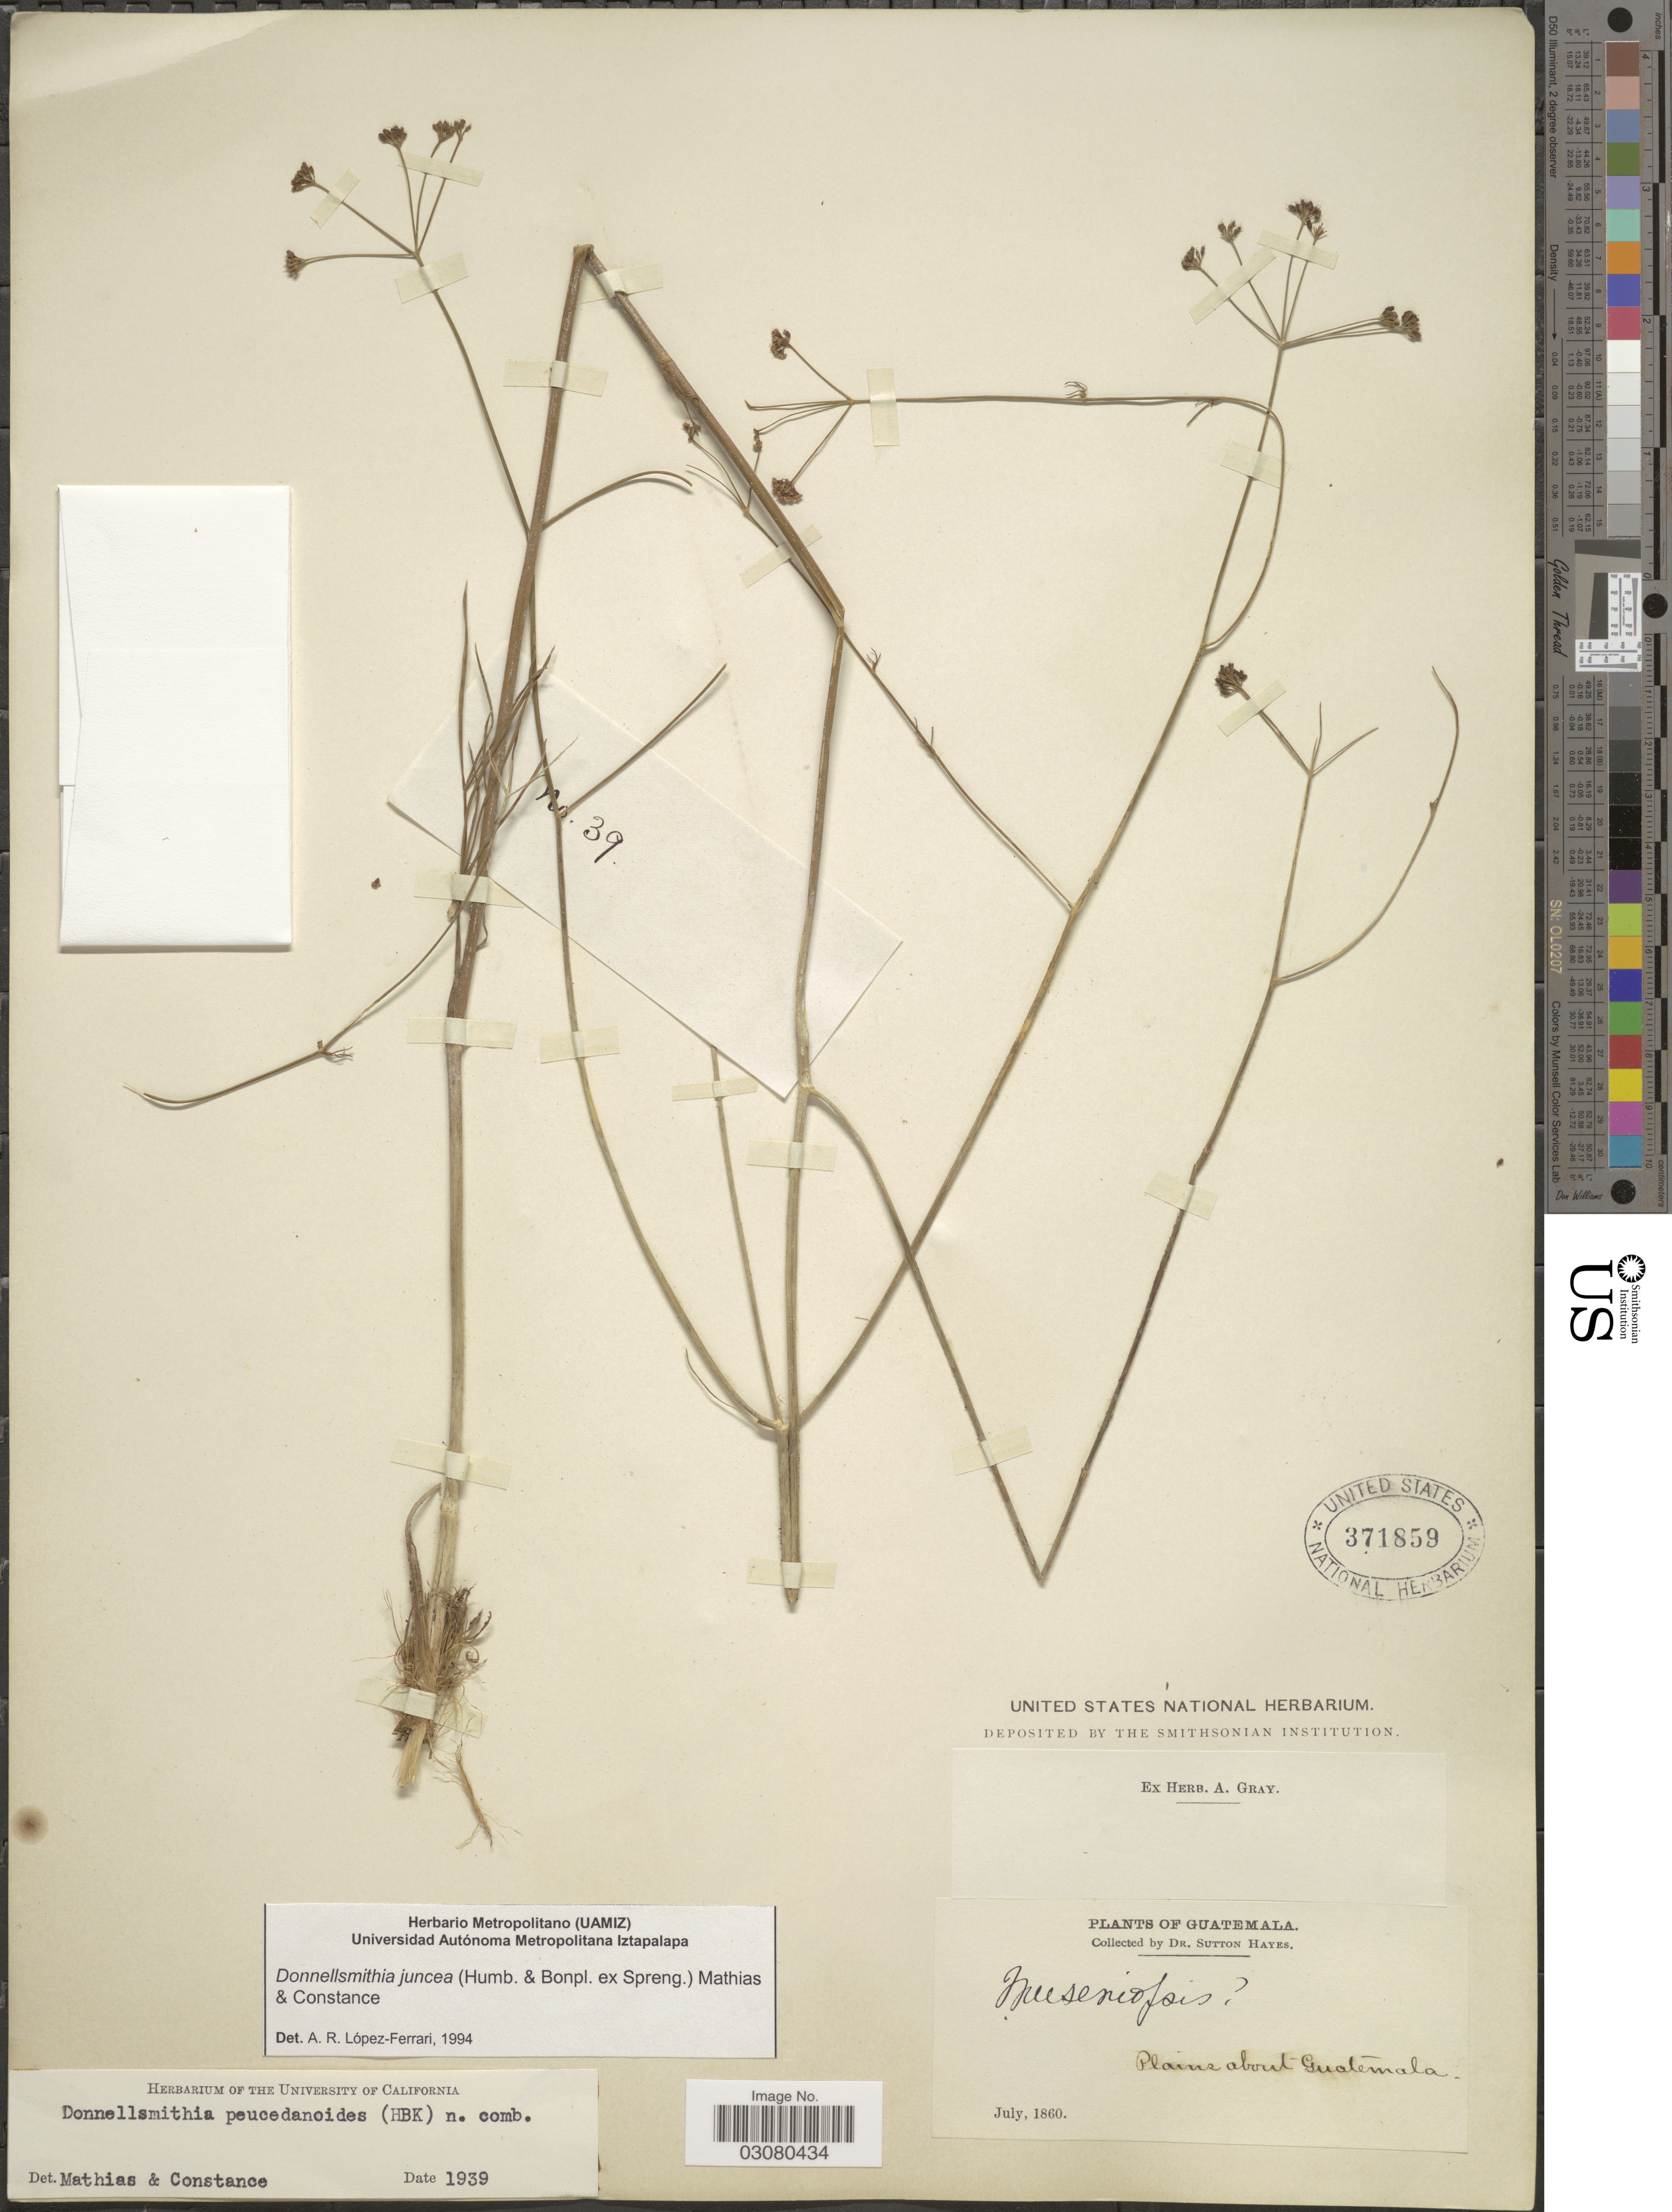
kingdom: Plantae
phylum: Tracheophyta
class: Magnoliopsida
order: Apiales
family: Apiaceae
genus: Donnellsmithia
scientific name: Donnellsmithia juncea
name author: (Humb. & Bonpl. ex Spreng.) Mathias & Constance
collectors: S. Hayes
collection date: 1860-07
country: Guatemala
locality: Plains about Guatemala.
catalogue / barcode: US 371859